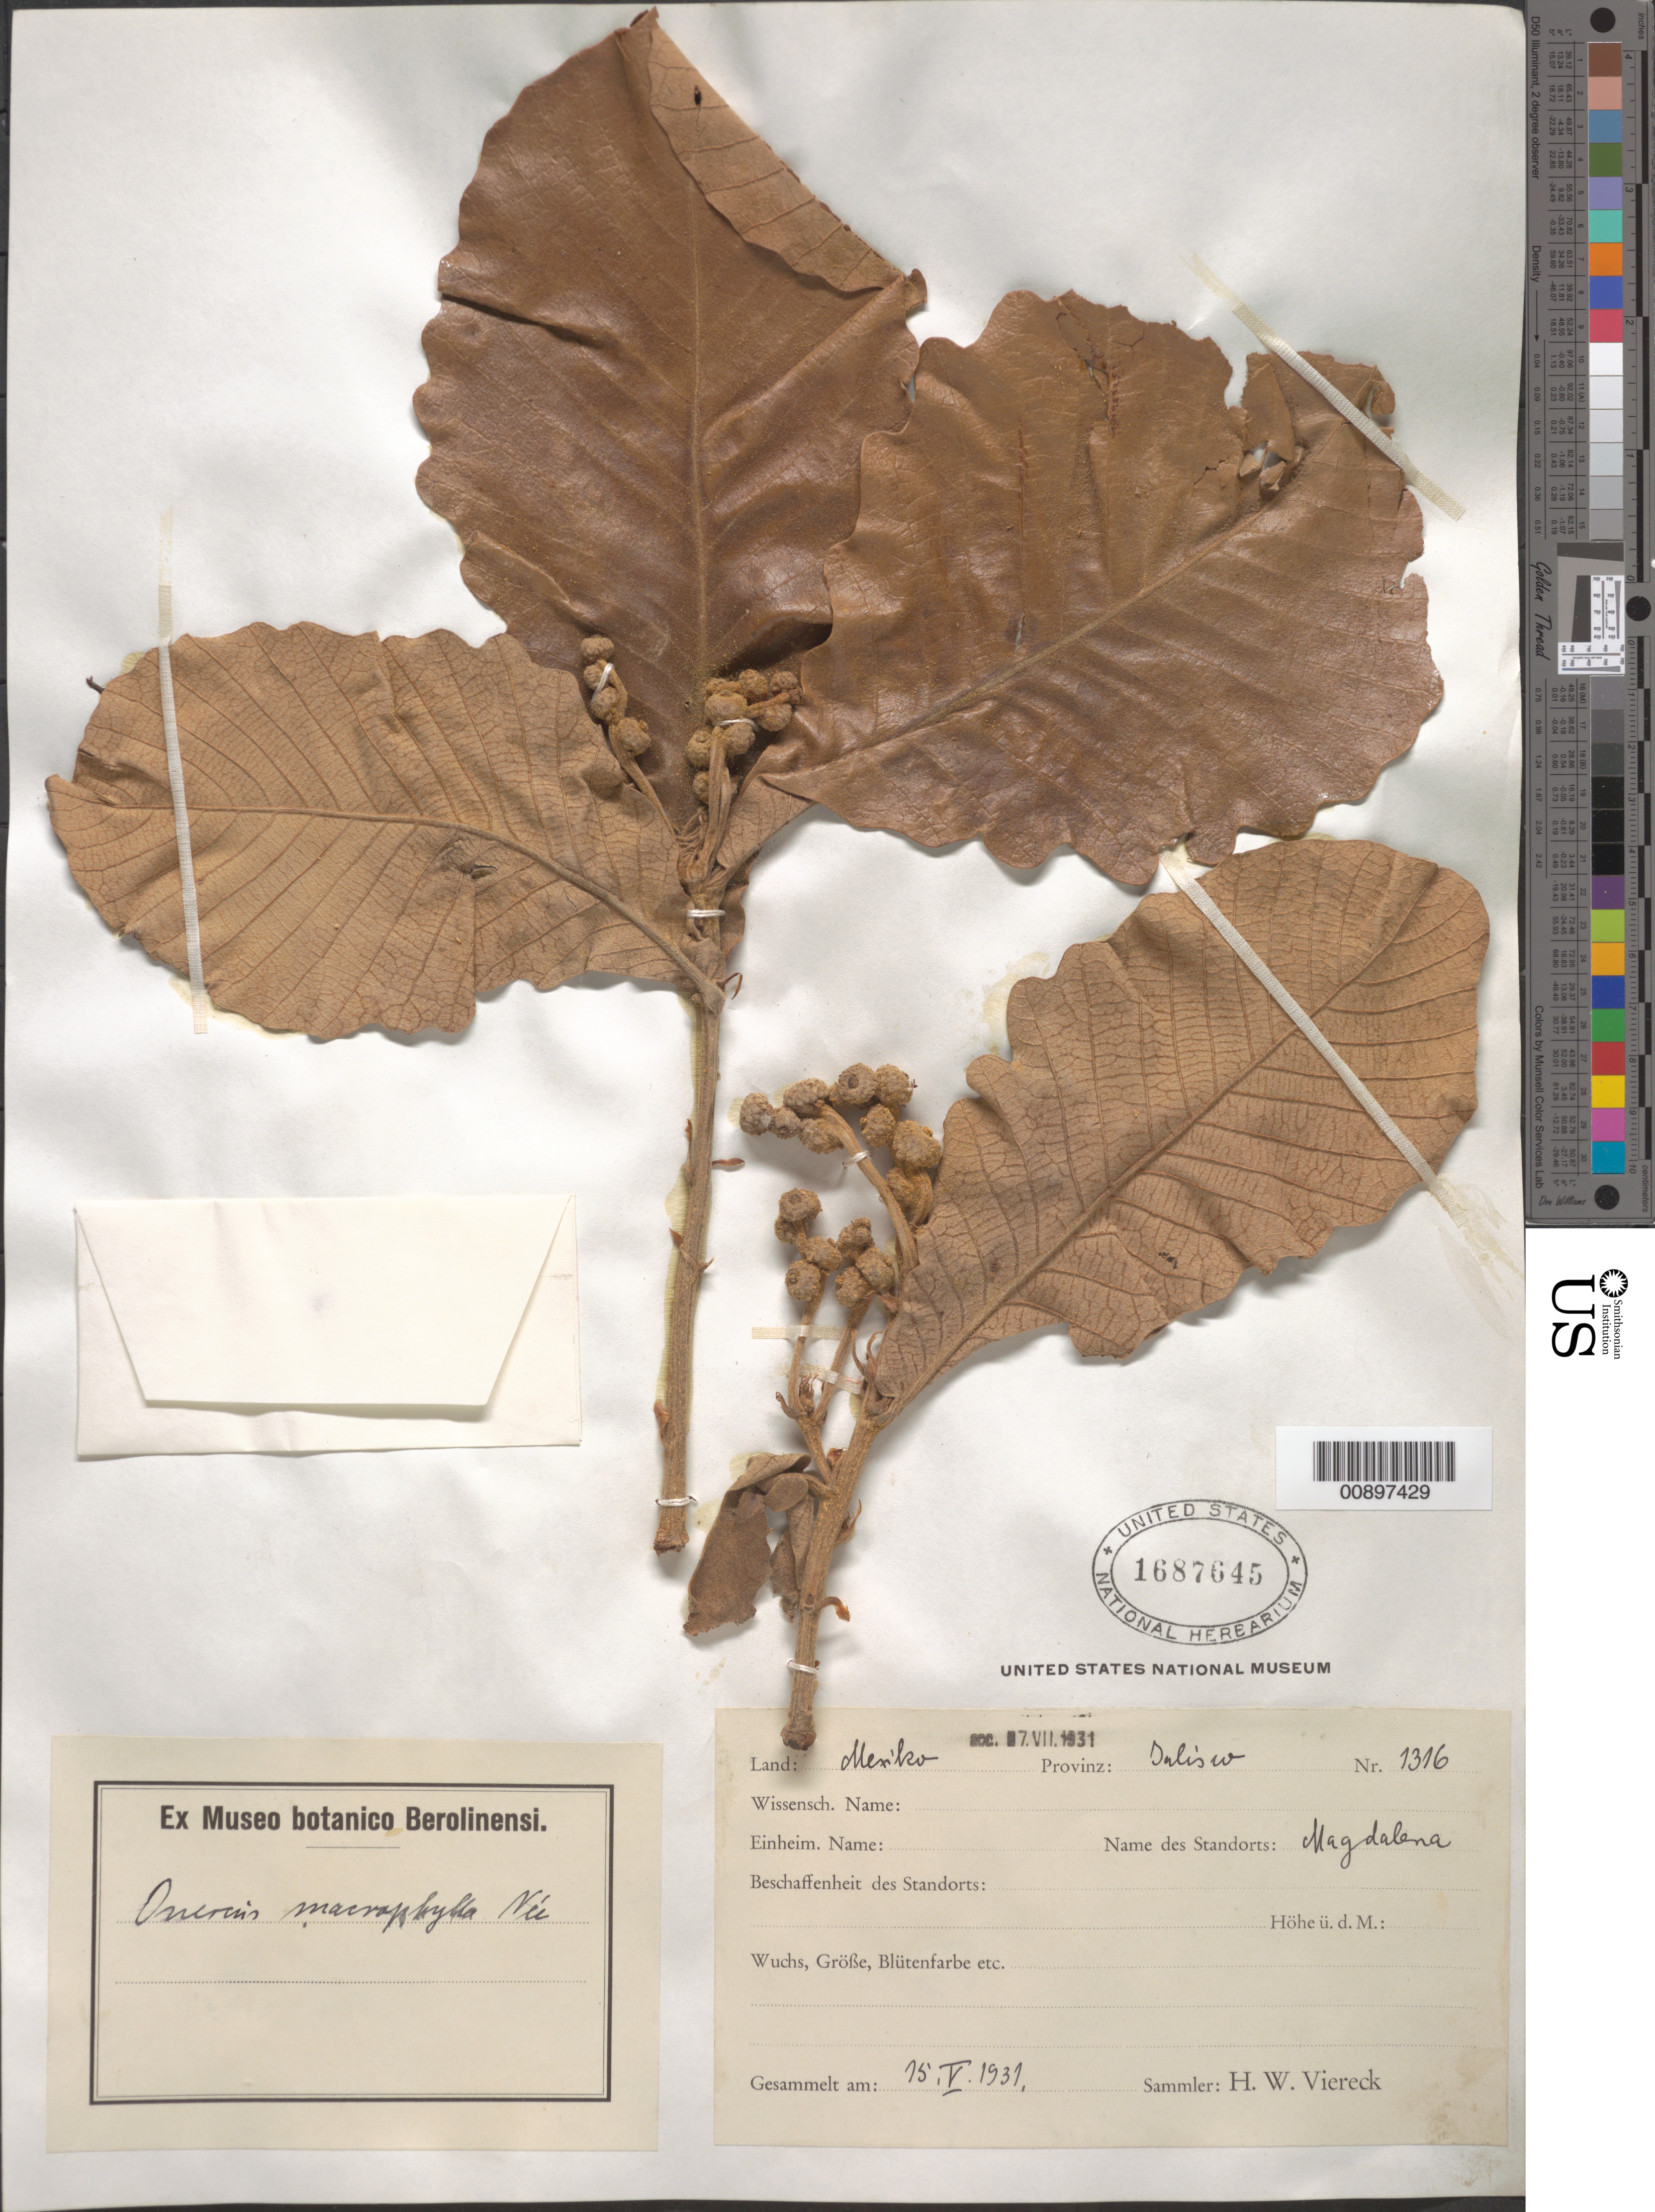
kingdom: Plantae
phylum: Tracheophyta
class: Magnoliopsida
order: Fagales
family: Fagaceae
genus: Quercus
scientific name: Quercus macrophylla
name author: Née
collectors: H. W. Viereck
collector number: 1316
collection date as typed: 15 May 1931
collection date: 1931-05-15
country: Mexico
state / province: Jalisco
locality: Magdalena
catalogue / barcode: US 1687645